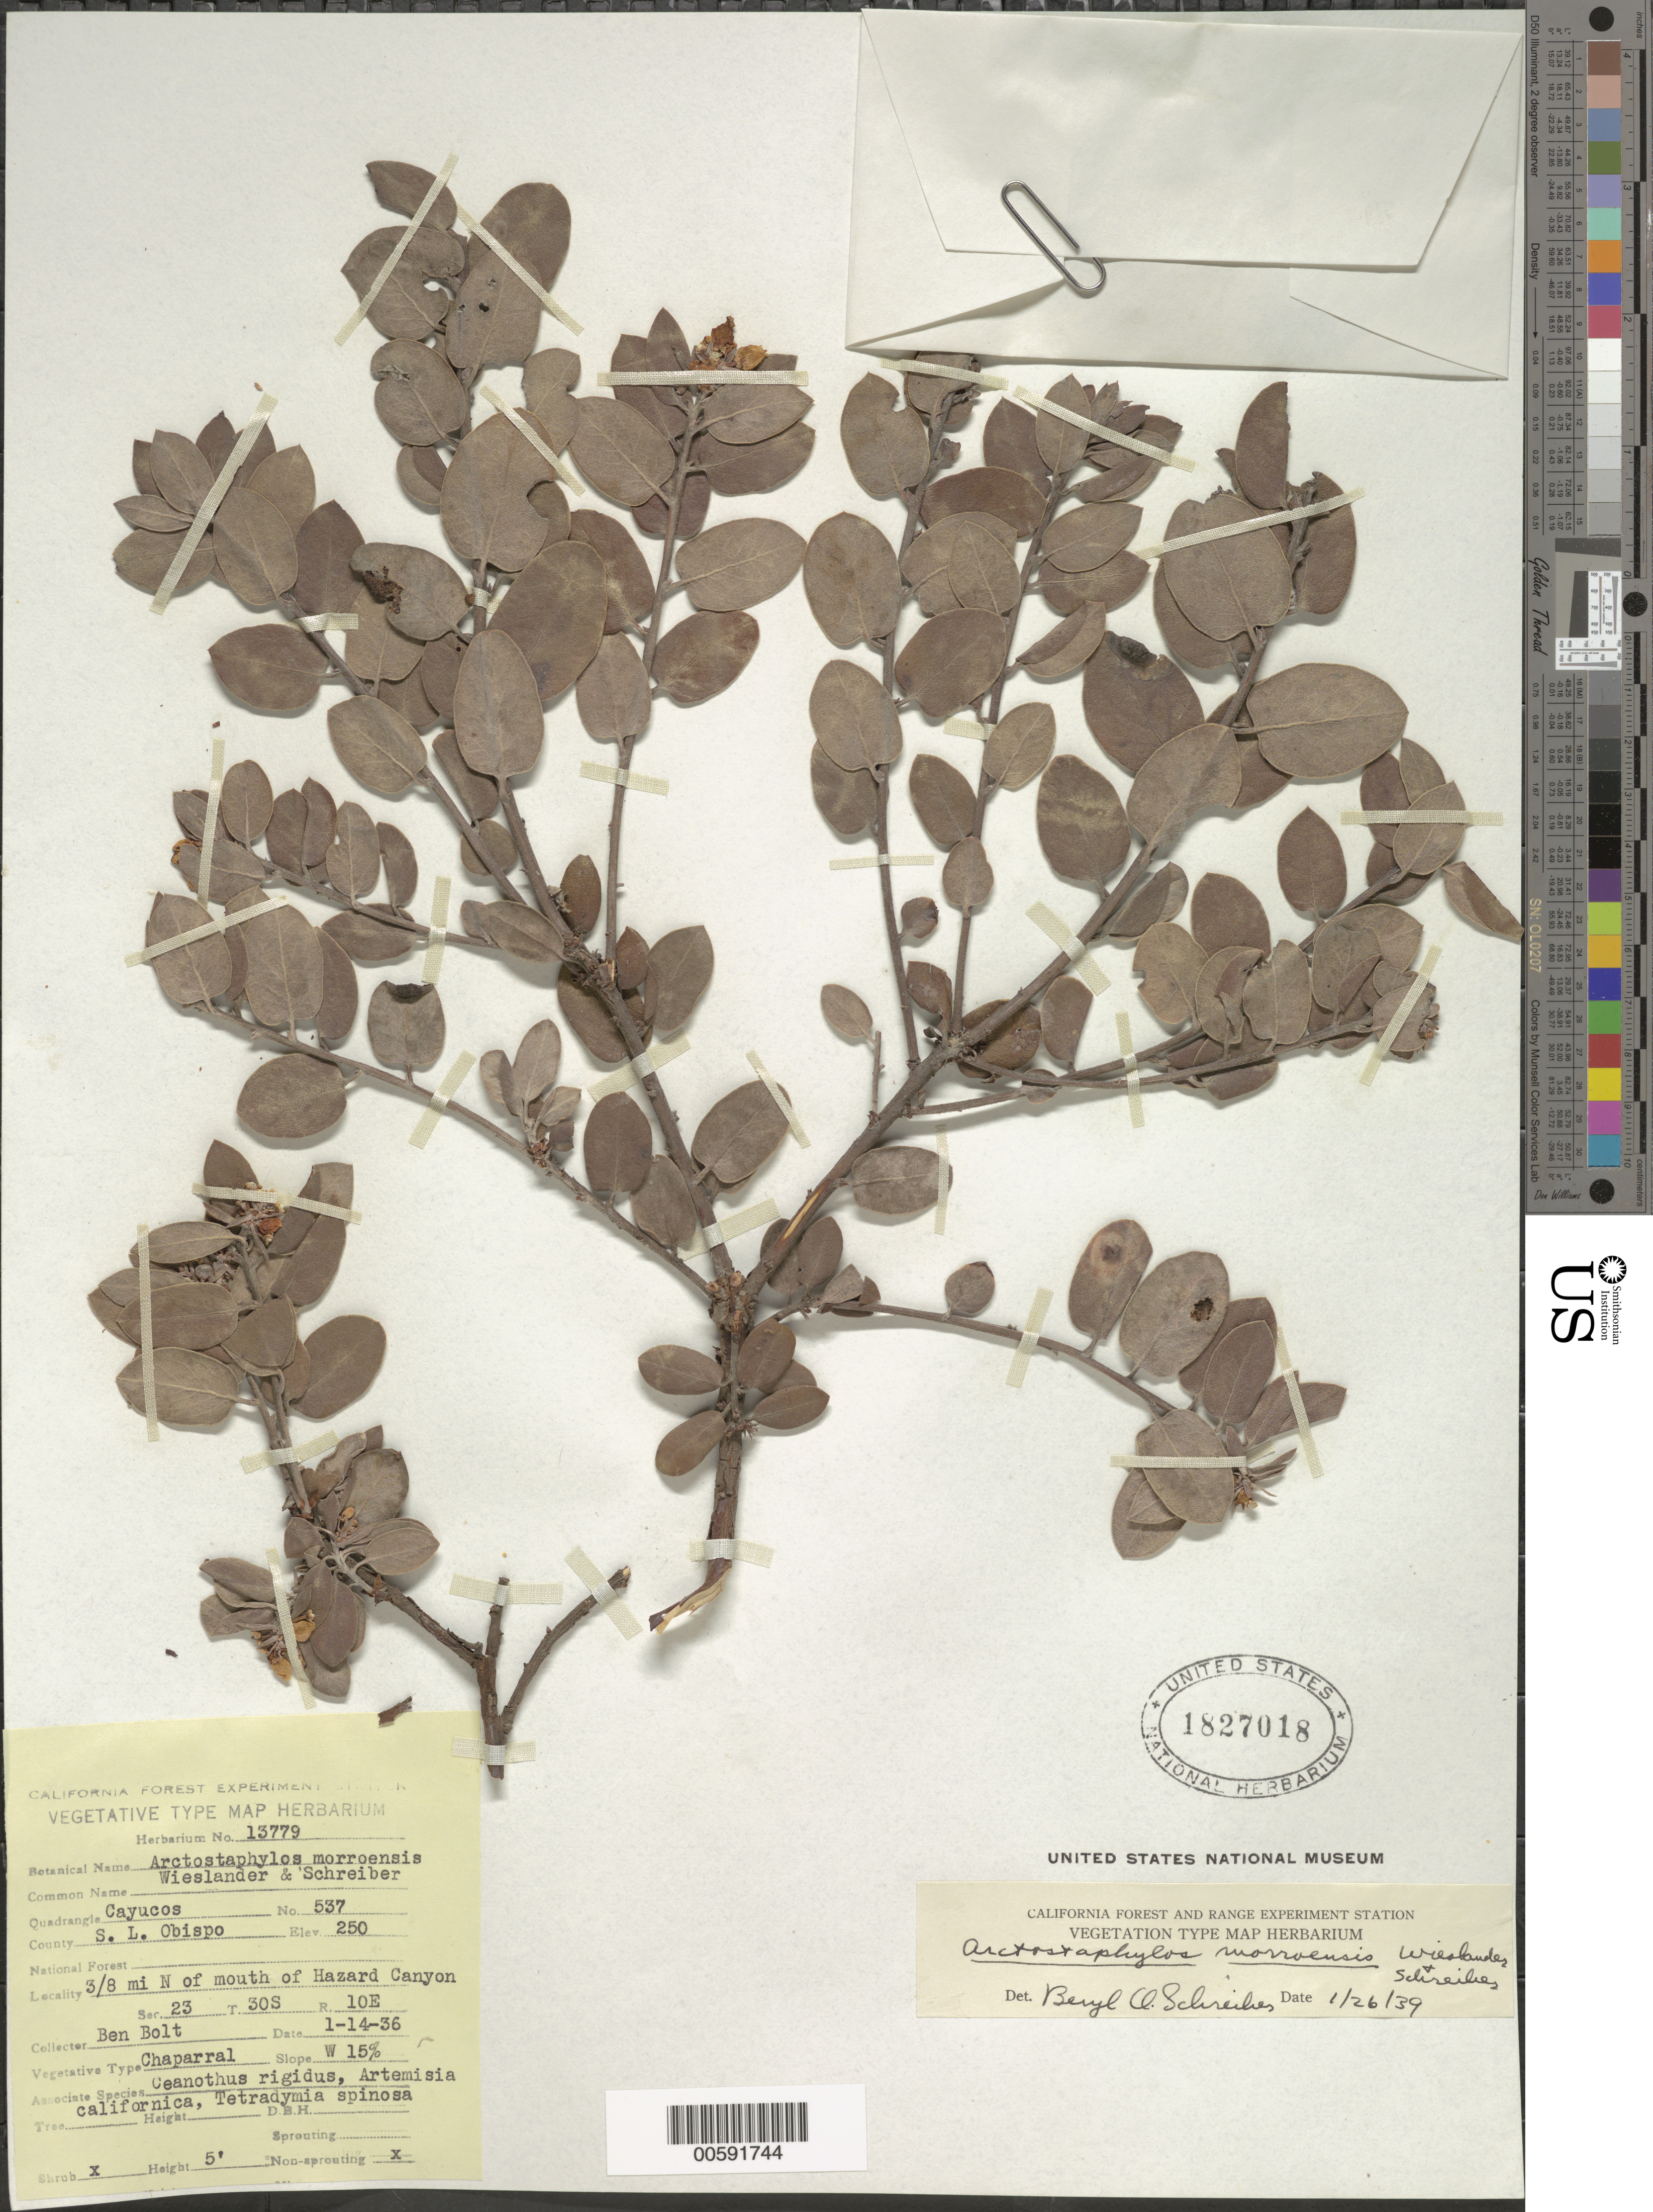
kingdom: Plantae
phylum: Tracheophyta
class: Magnoliopsida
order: Ericales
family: Ericaceae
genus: Arctostaphylos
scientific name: Arctostaphylos morroensis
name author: Wiesl. & B. Schreiber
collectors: B. Bolt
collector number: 537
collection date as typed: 14 Jan 1936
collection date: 1936-01-14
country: United States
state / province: California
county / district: San Luis Obispo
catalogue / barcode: US 1827018